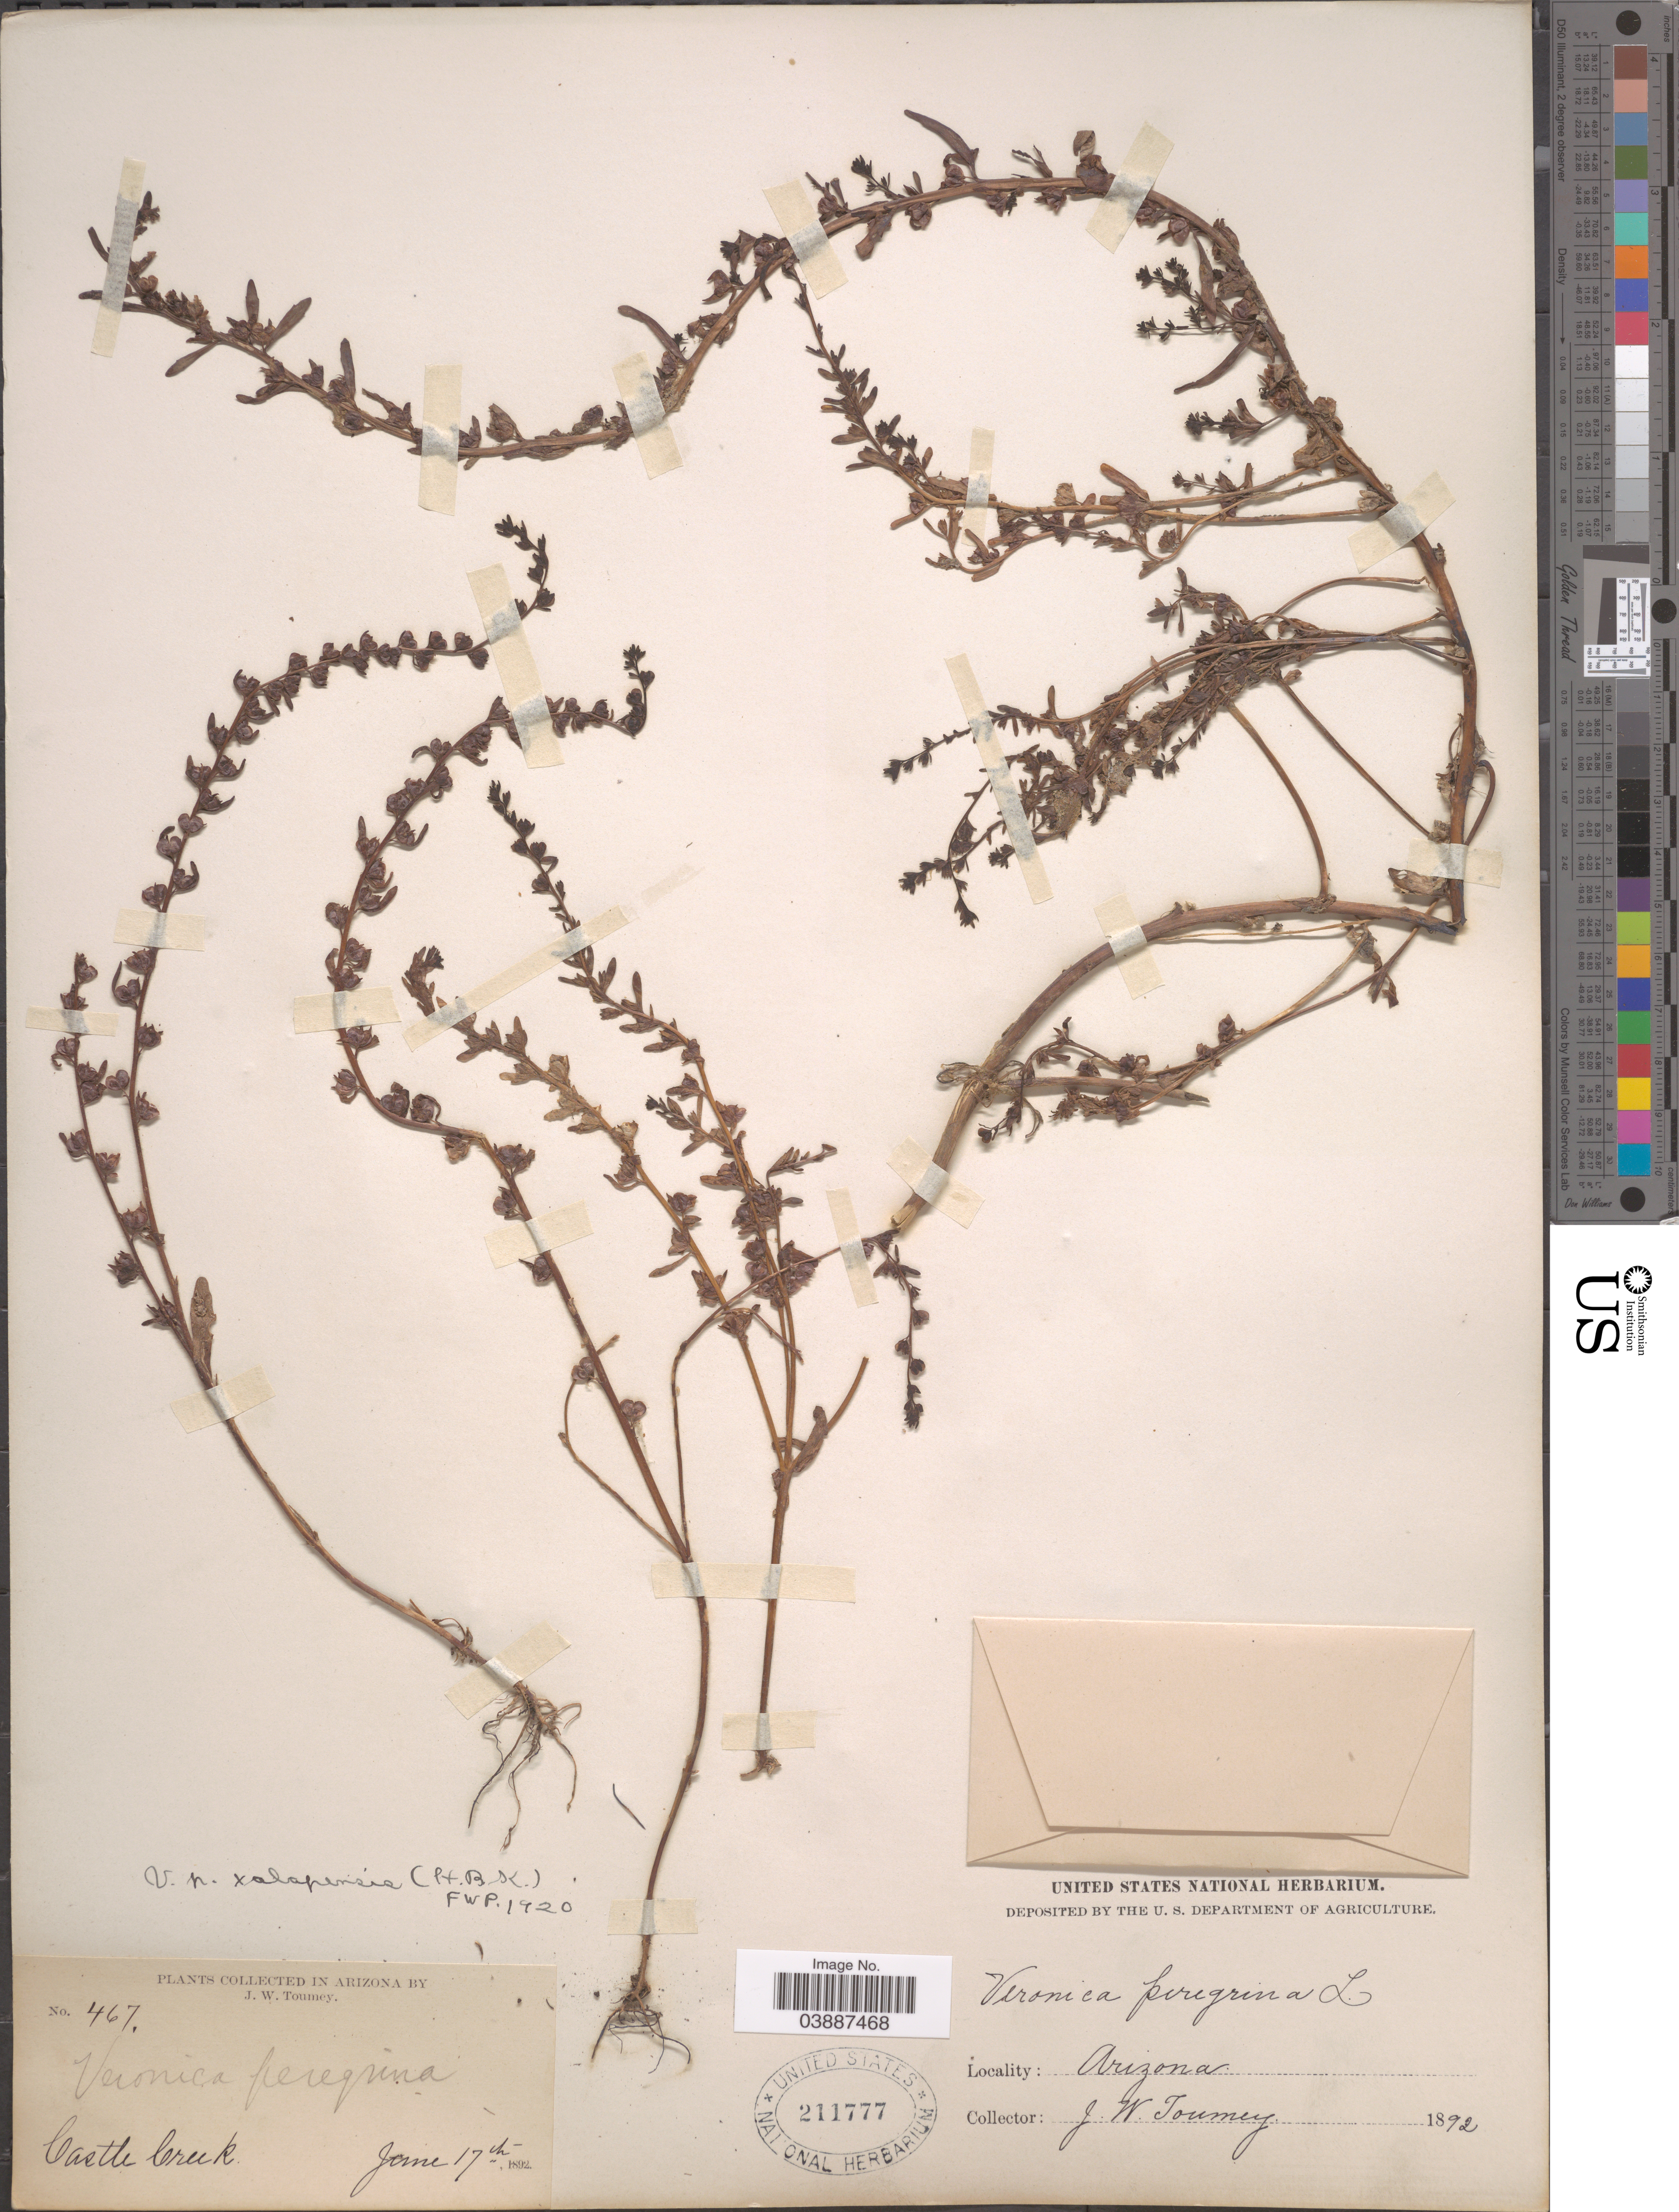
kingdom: Plantae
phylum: Tracheophyta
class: Magnoliopsida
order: Lamiales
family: Plantaginaceae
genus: Veronica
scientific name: Veronica xalapensis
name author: Kunth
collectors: J. W. Toumey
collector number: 467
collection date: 1892-06-17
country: United States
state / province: Arizona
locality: Castle Creek.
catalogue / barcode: US 211777